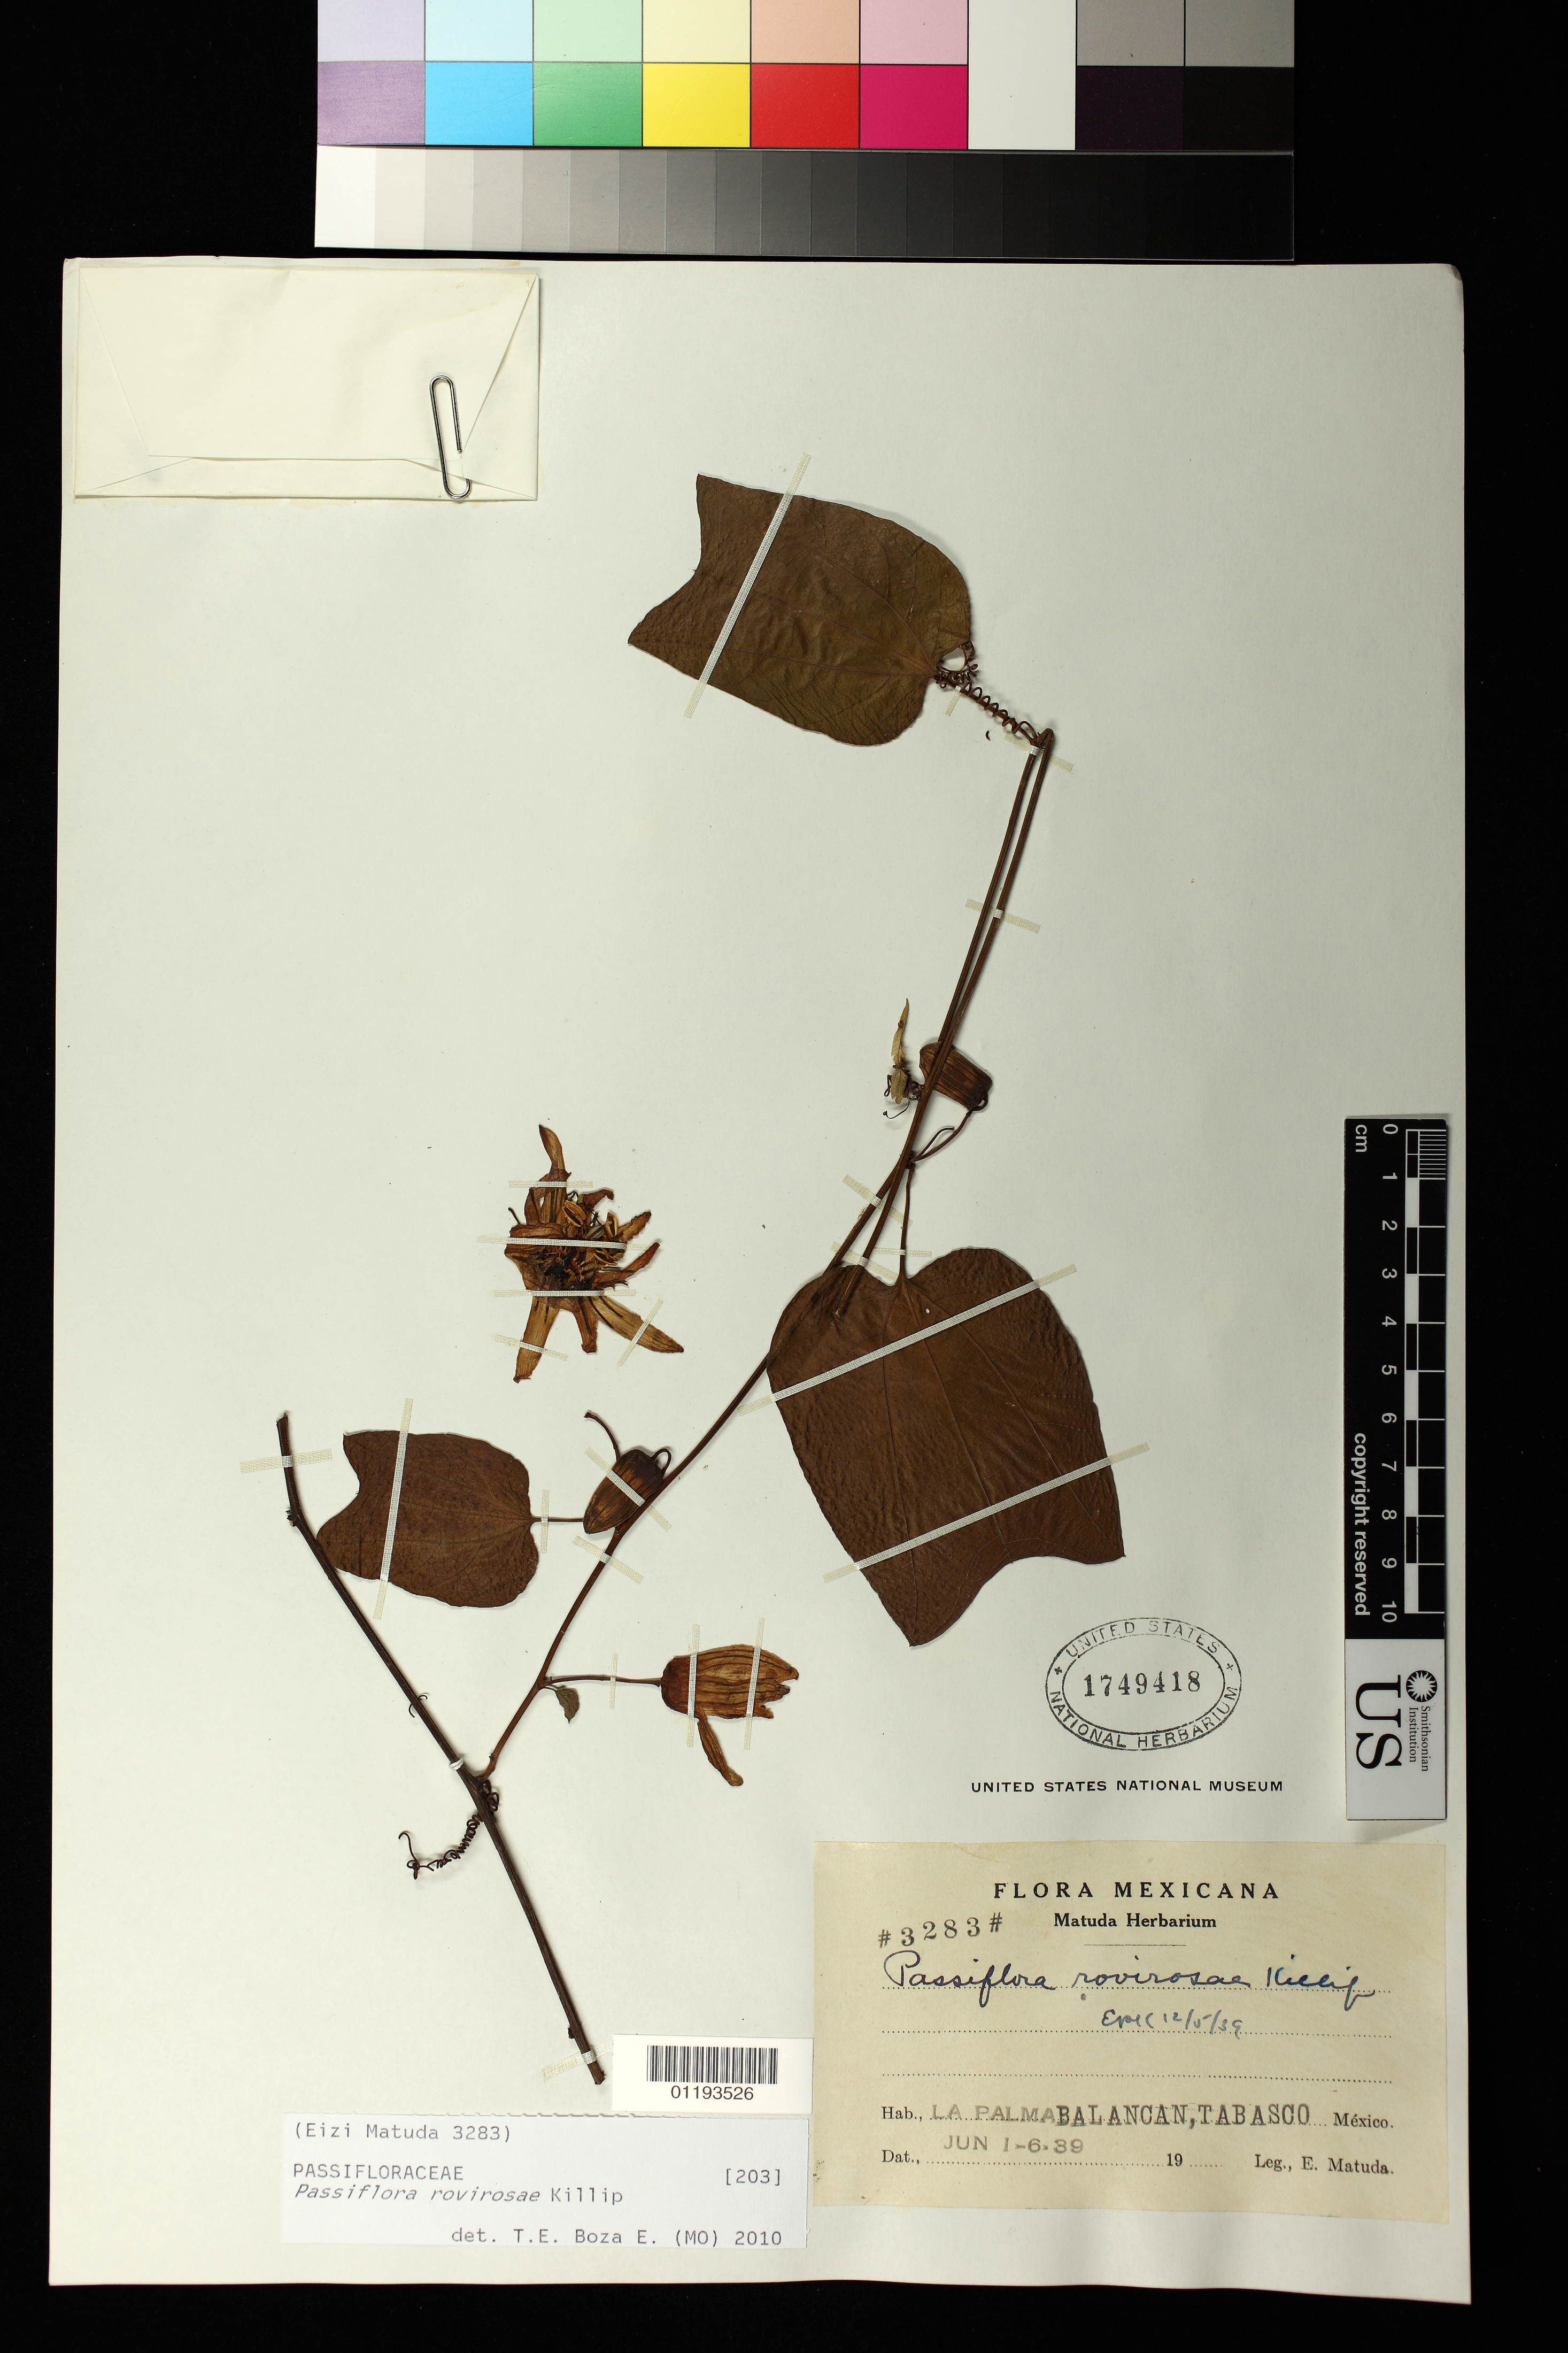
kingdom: Plantae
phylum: Tracheophyta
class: Magnoliopsida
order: Malpighiales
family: Passifloraceae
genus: Passiflora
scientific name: Passiflora rovirosae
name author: Killip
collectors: E. Matuda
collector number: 3283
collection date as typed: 1939 Jun 01 1939 Jun 06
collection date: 1939-06-01/1939-06-06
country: Mexico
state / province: Tabasco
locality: La Palma, Balancan.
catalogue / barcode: US 1749418